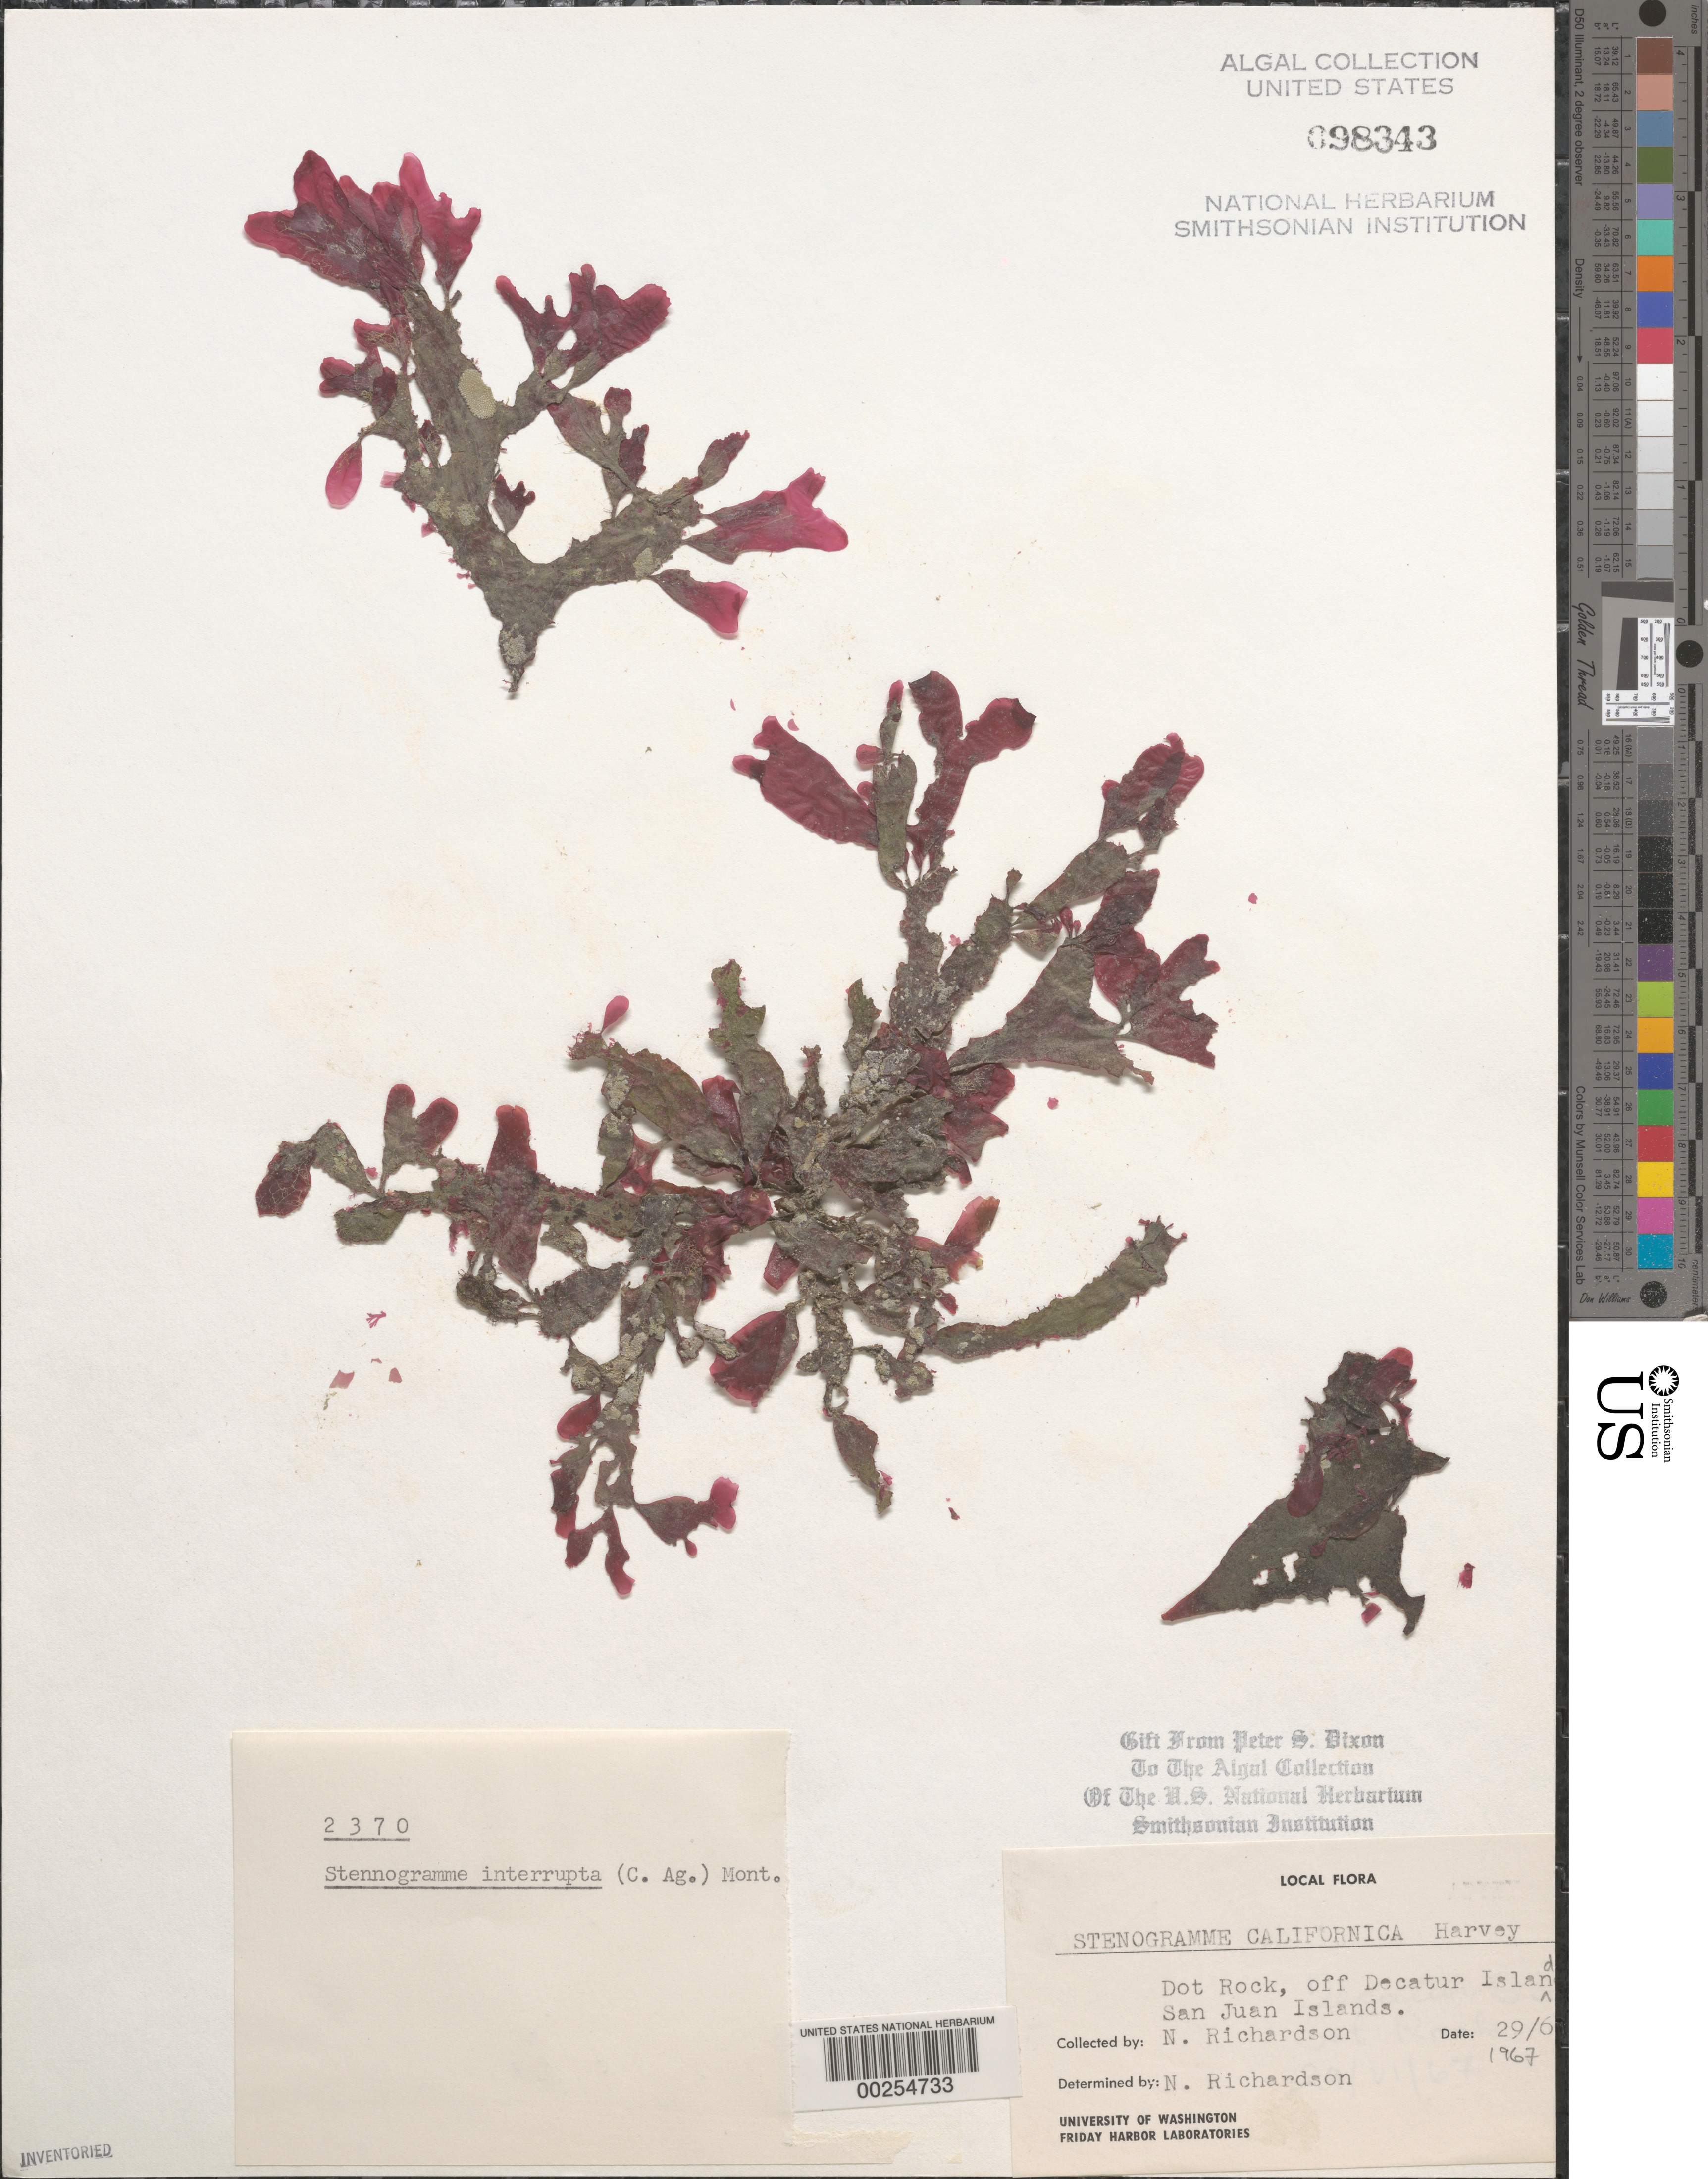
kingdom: Plantae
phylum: Rhodophyta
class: Florideophyceae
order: Gigartinales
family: Phyllophoraceae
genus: Stenogramma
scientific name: Stenogramma interruptum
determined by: Richardson, N.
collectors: N. Richardson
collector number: PSD 2370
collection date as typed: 29 Jun 1967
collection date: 1967-06-29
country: United States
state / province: Washington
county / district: San Juan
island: San Juan Islands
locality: Dot Rock, off Decatur Island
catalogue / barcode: US 98343